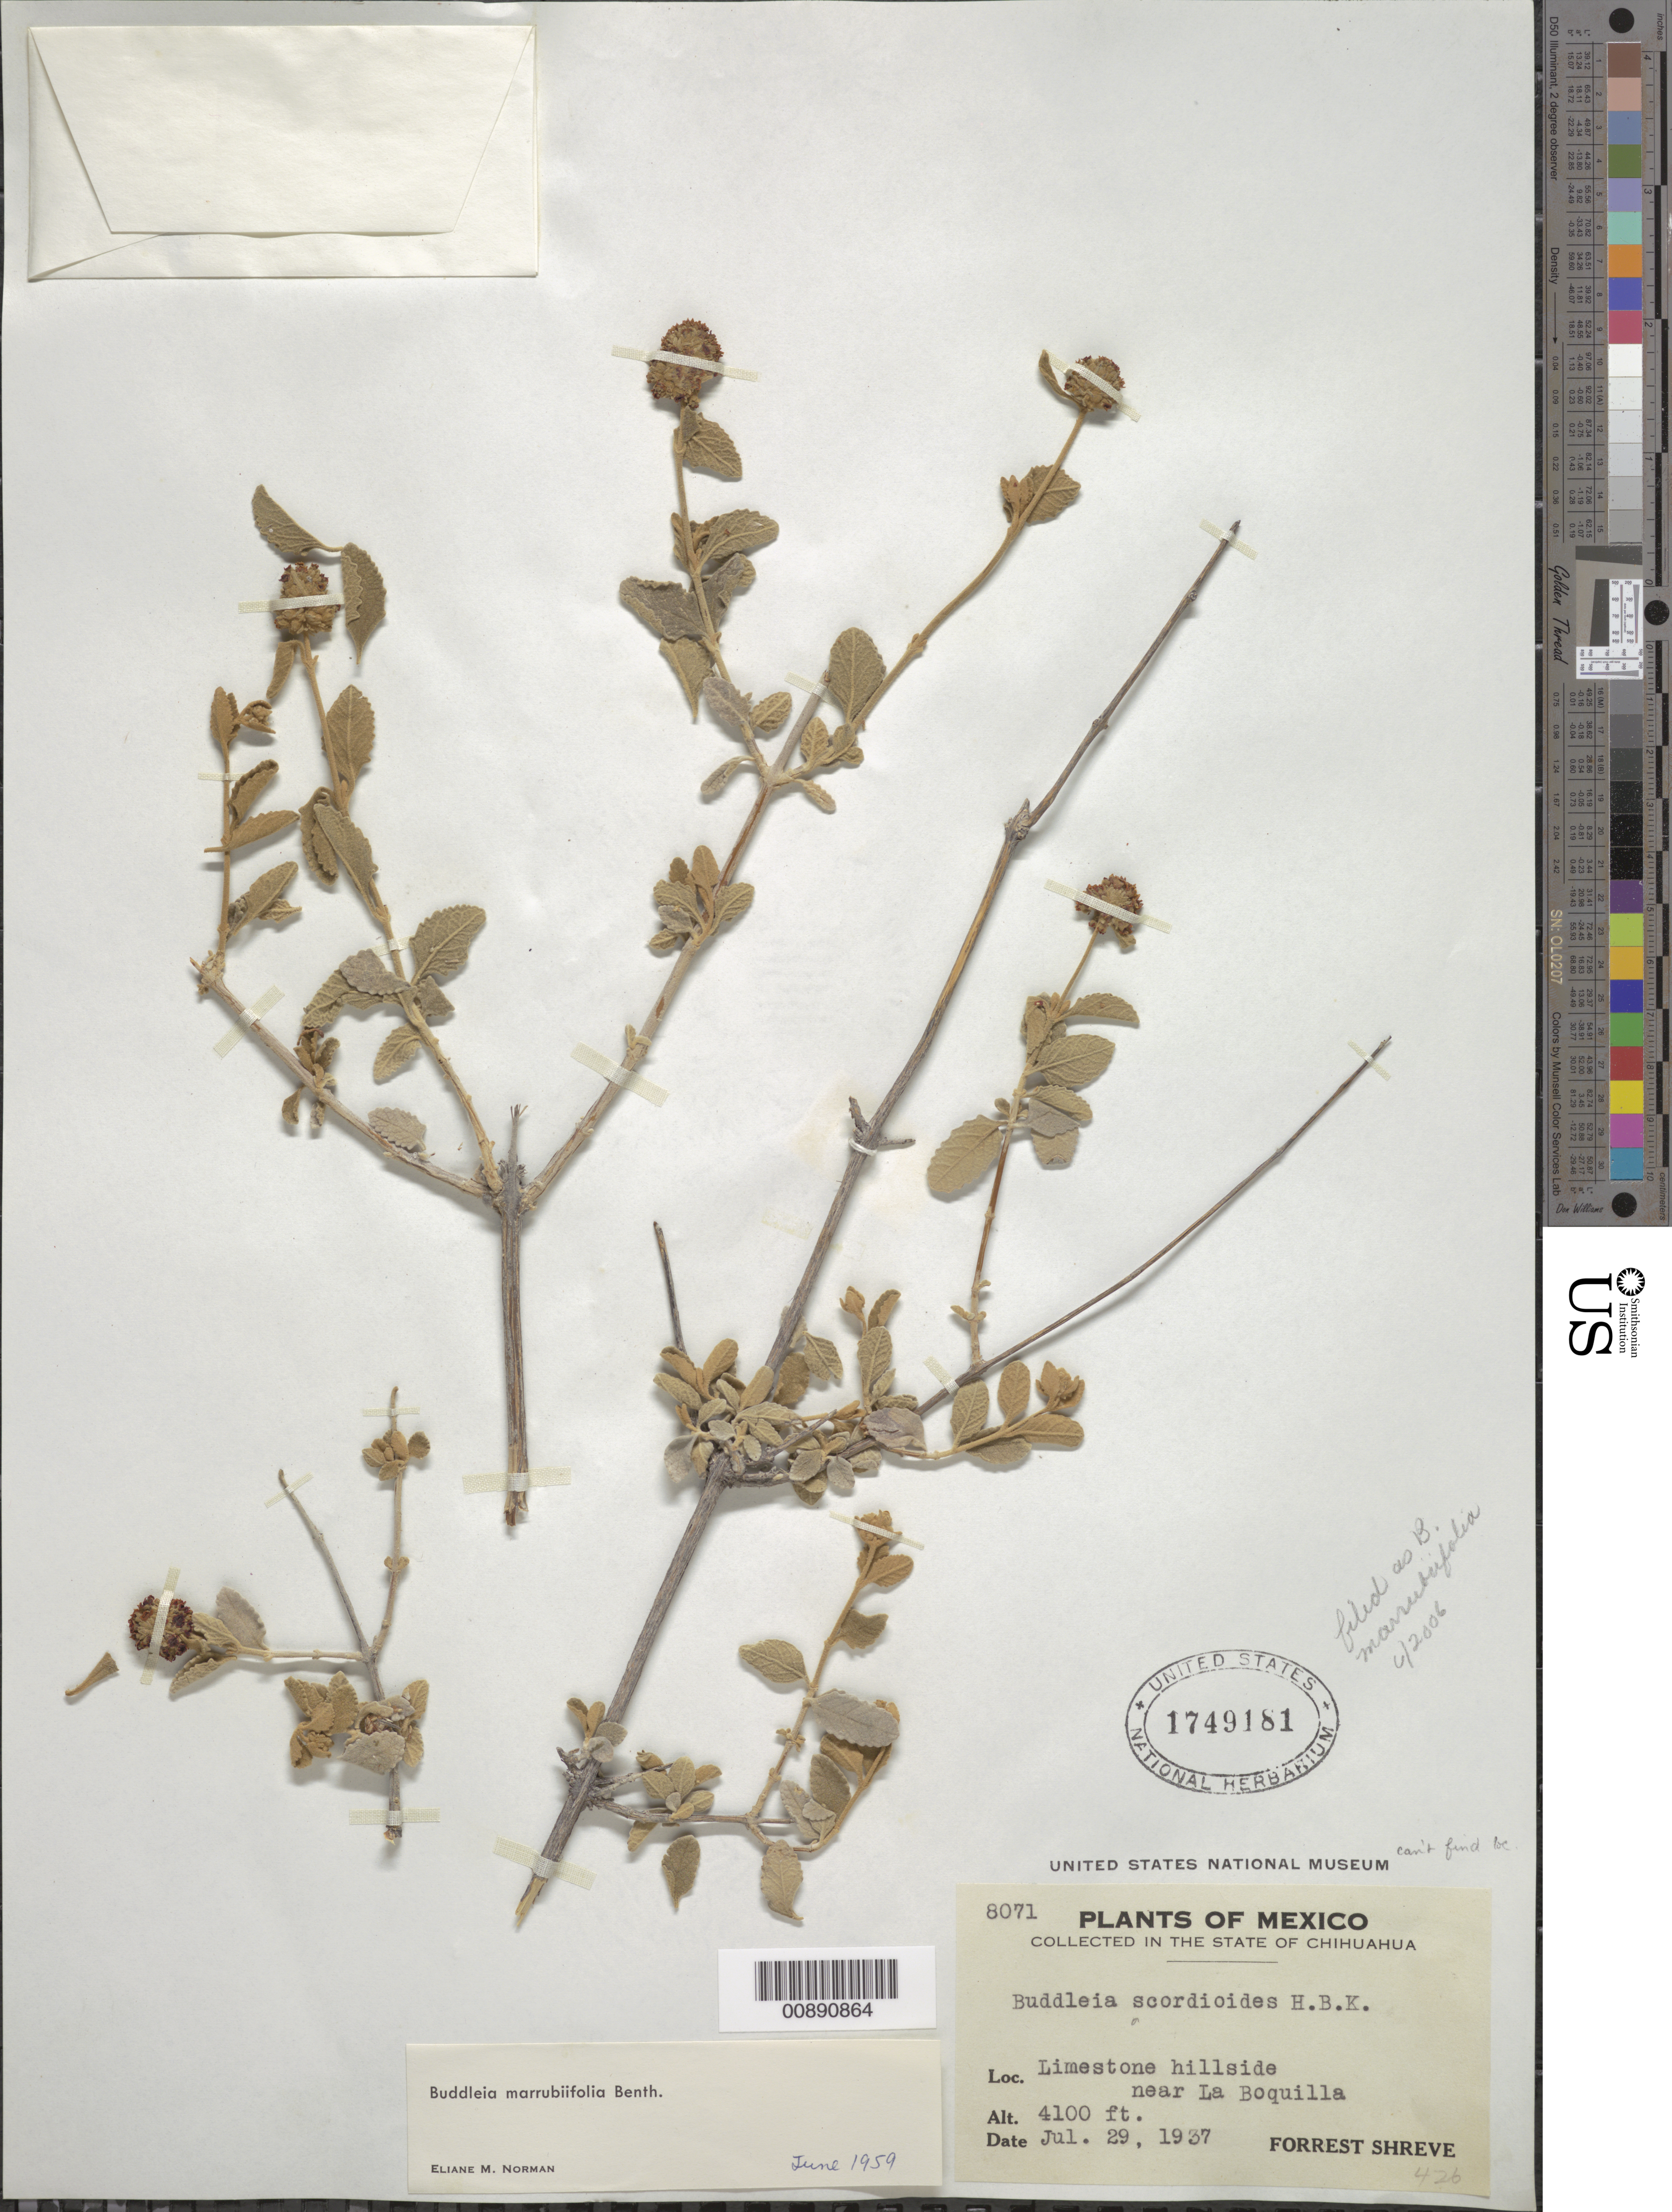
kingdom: Plantae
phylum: Tracheophyta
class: Magnoliopsida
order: Lamiales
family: Scrophulariaceae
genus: Buddleja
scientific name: Buddleja marrubiifolia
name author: Benth.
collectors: F. Shreve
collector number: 8071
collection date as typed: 29 Jul 1937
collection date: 1937-07-29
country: Mexico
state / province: Chihuahua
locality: Near La Boquilla, Chihuahua.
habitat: Limestone hillside.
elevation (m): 1250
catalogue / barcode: US 1749181